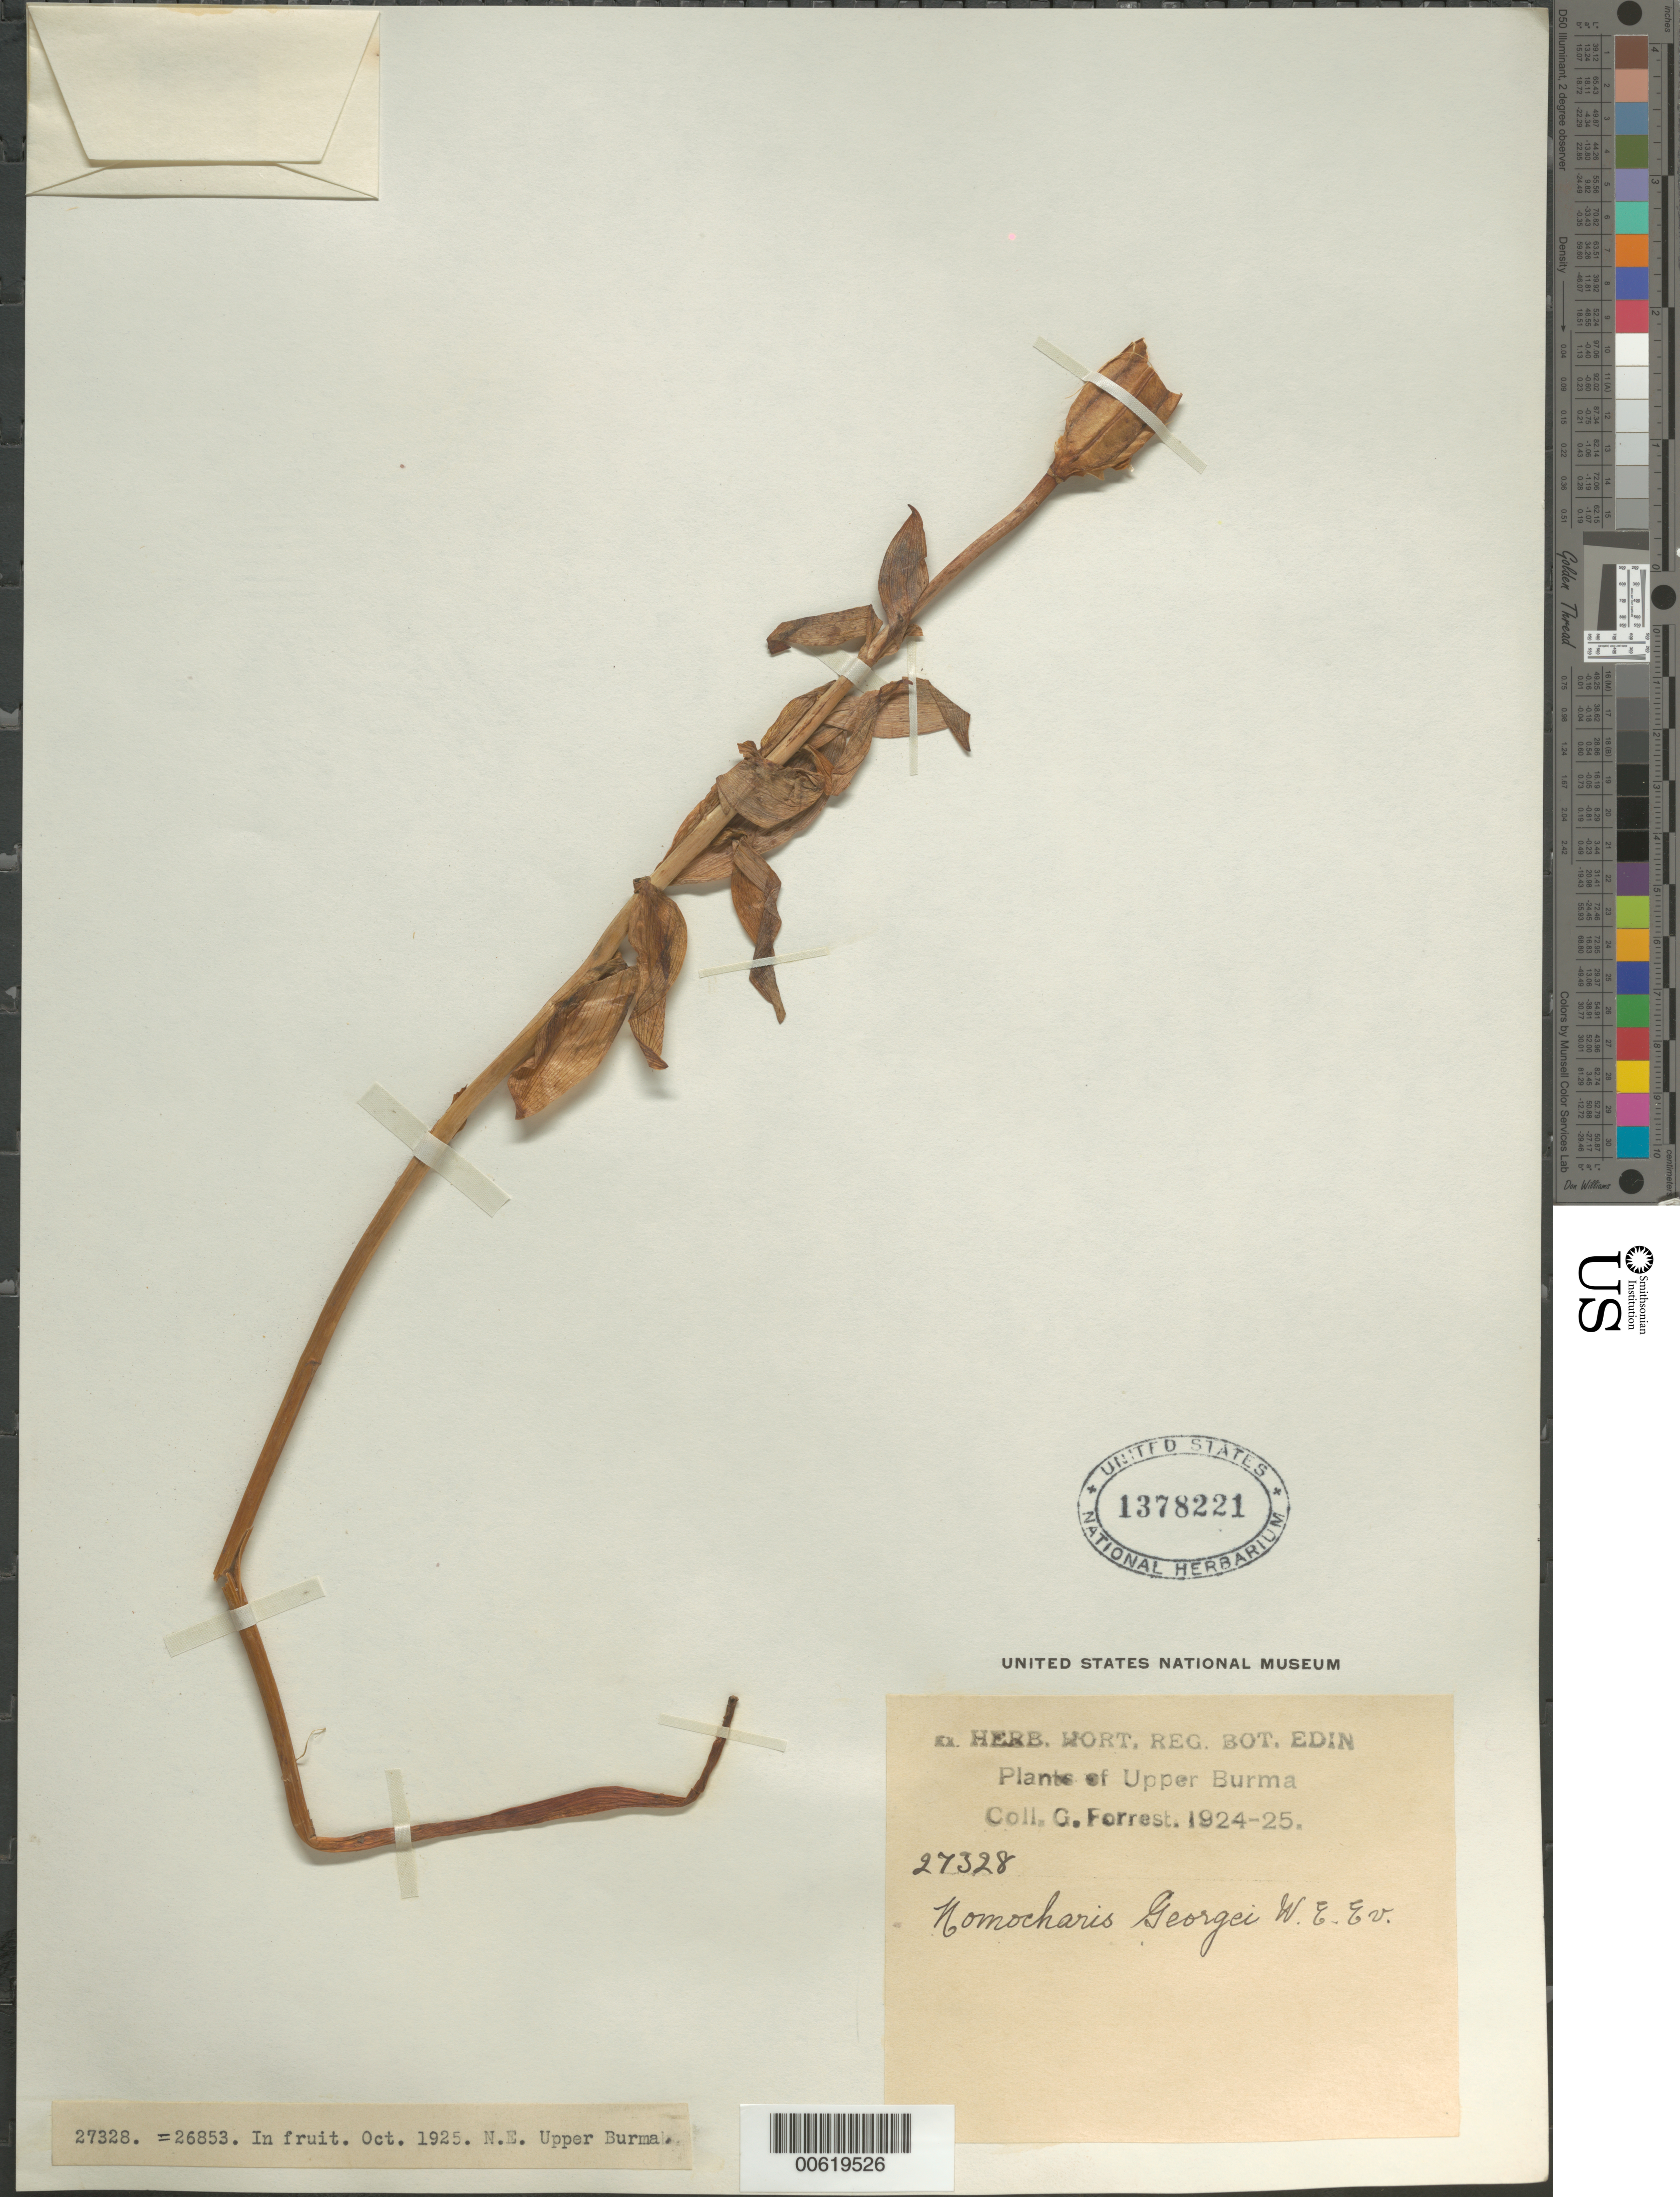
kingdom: Plantae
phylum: Tracheophyta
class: Liliopsida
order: Liliales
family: Liliaceae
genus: Lilium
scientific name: Lilium georgei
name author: (W.E. Evans) Sealy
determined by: Strong, M. T., (US), Smithsonian Institution - National Museum of Natural History (UNITED STATES)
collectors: G. Forrest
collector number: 27328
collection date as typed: Oct 1925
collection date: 1925-10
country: Myanmar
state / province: Kachin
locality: On W. flank of N' Maikha- Salwin divide.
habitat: On stone alpine meadow slopes, very beautiful and apparently abundant.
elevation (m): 3353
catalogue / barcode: US 1378221